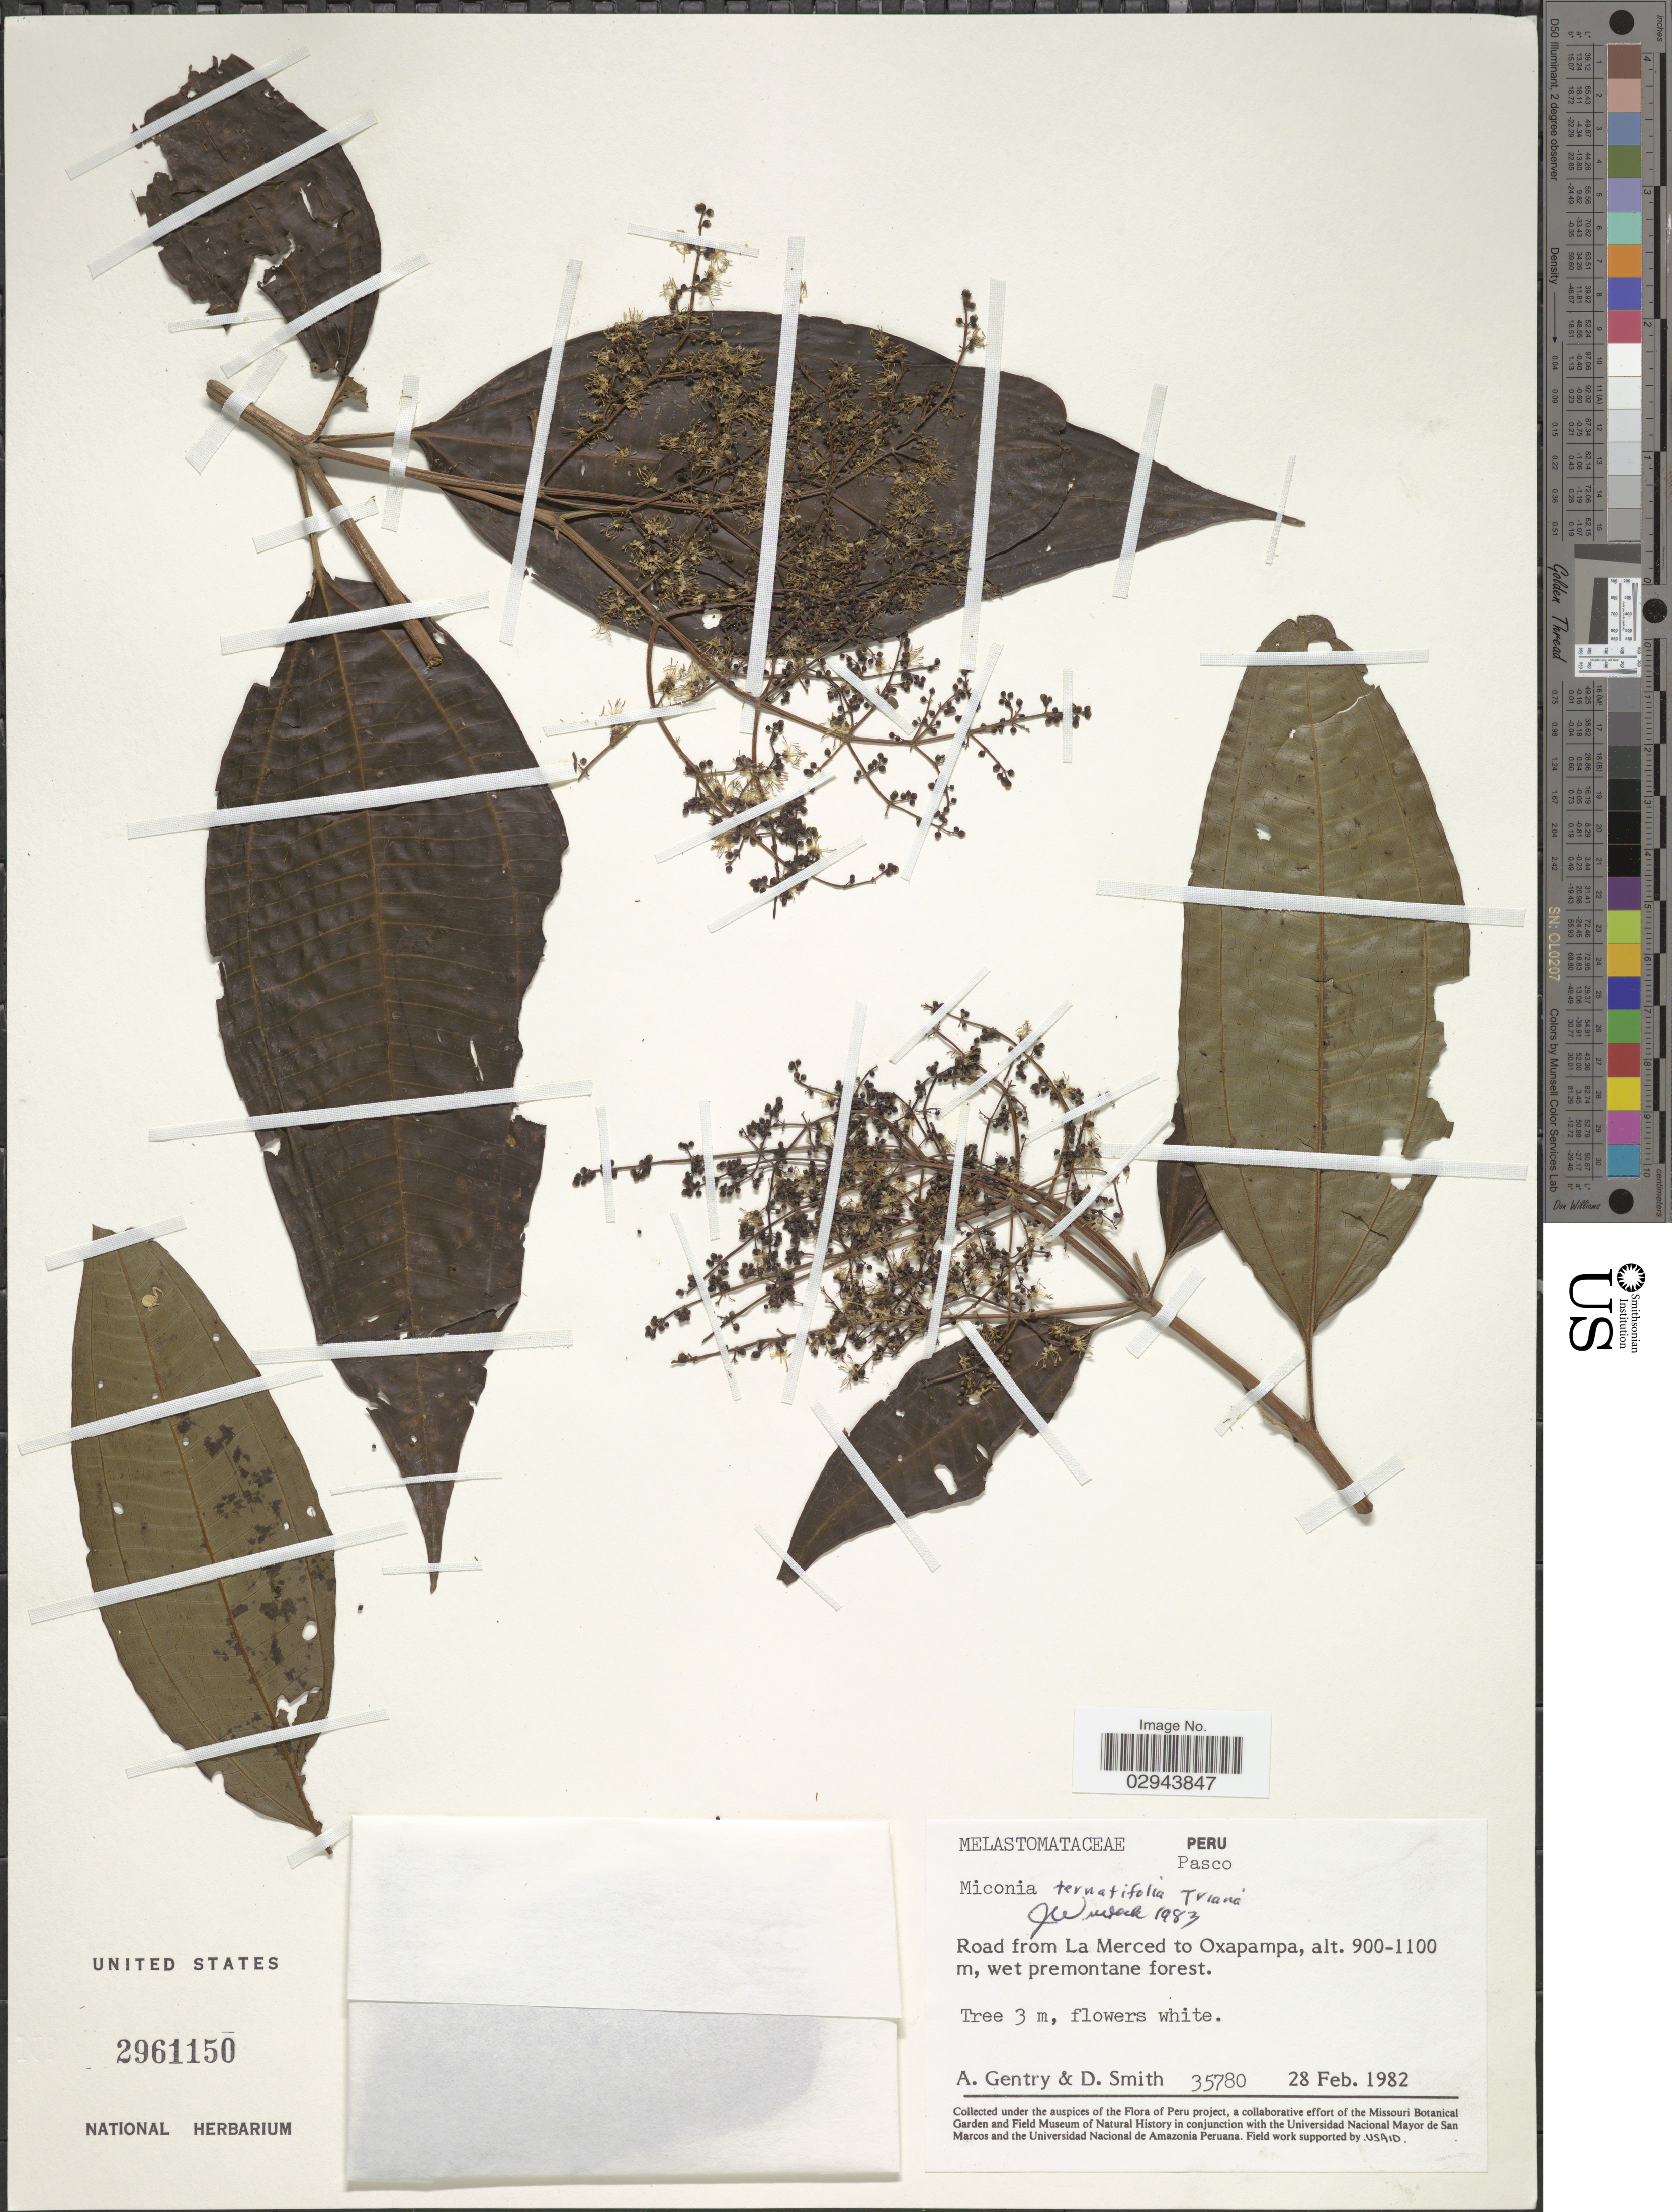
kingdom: Plantae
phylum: Tracheophyta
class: Magnoliopsida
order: Myrtales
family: Melastomataceae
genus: Miconia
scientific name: Miconia ternatifolia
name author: Triana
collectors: A. H. Gentry & D. Smith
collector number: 35780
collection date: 1982-02-28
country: Peru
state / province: Pasco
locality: Road from La Merced to Oxapampa.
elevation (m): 900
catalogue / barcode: US 2961150